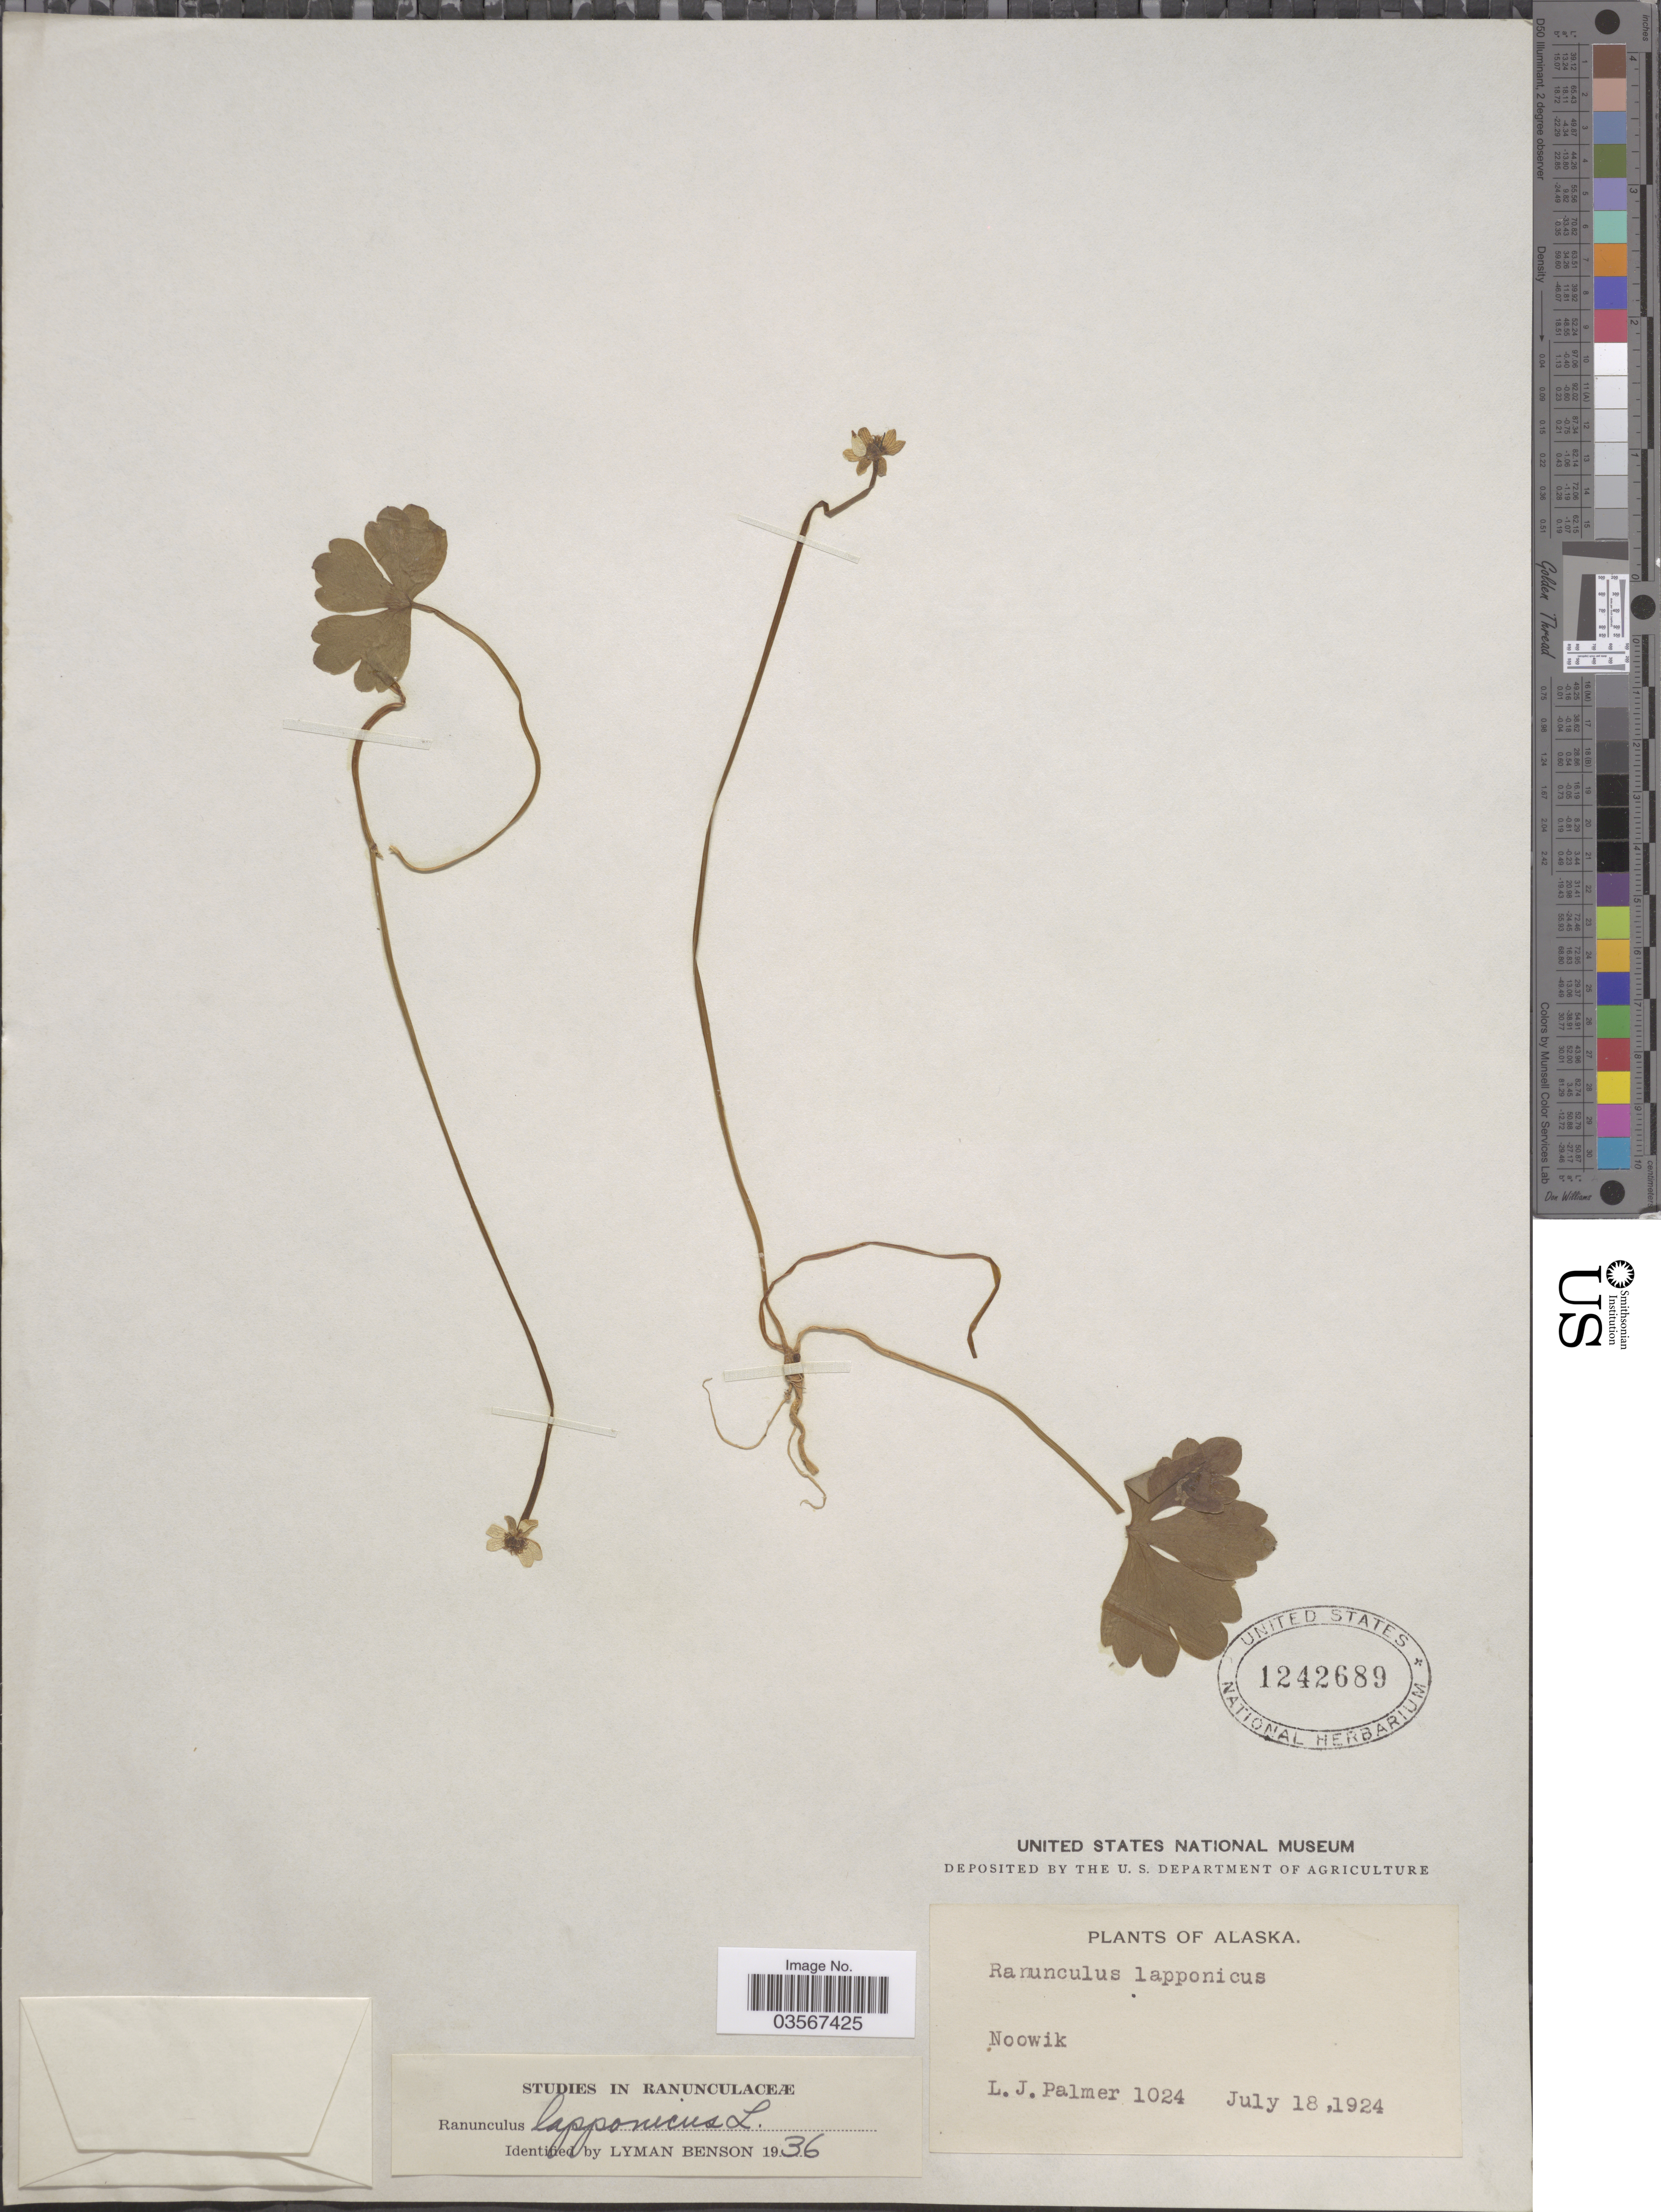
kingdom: Plantae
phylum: Tracheophyta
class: Magnoliopsida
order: Ranunculales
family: Ranunculaceae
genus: Ranunculus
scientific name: Ranunculus lapponicus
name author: L.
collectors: L. J. Palmer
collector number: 1024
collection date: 1924-07-18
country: United States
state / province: Alaska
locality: Noowik.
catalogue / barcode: US 1242689